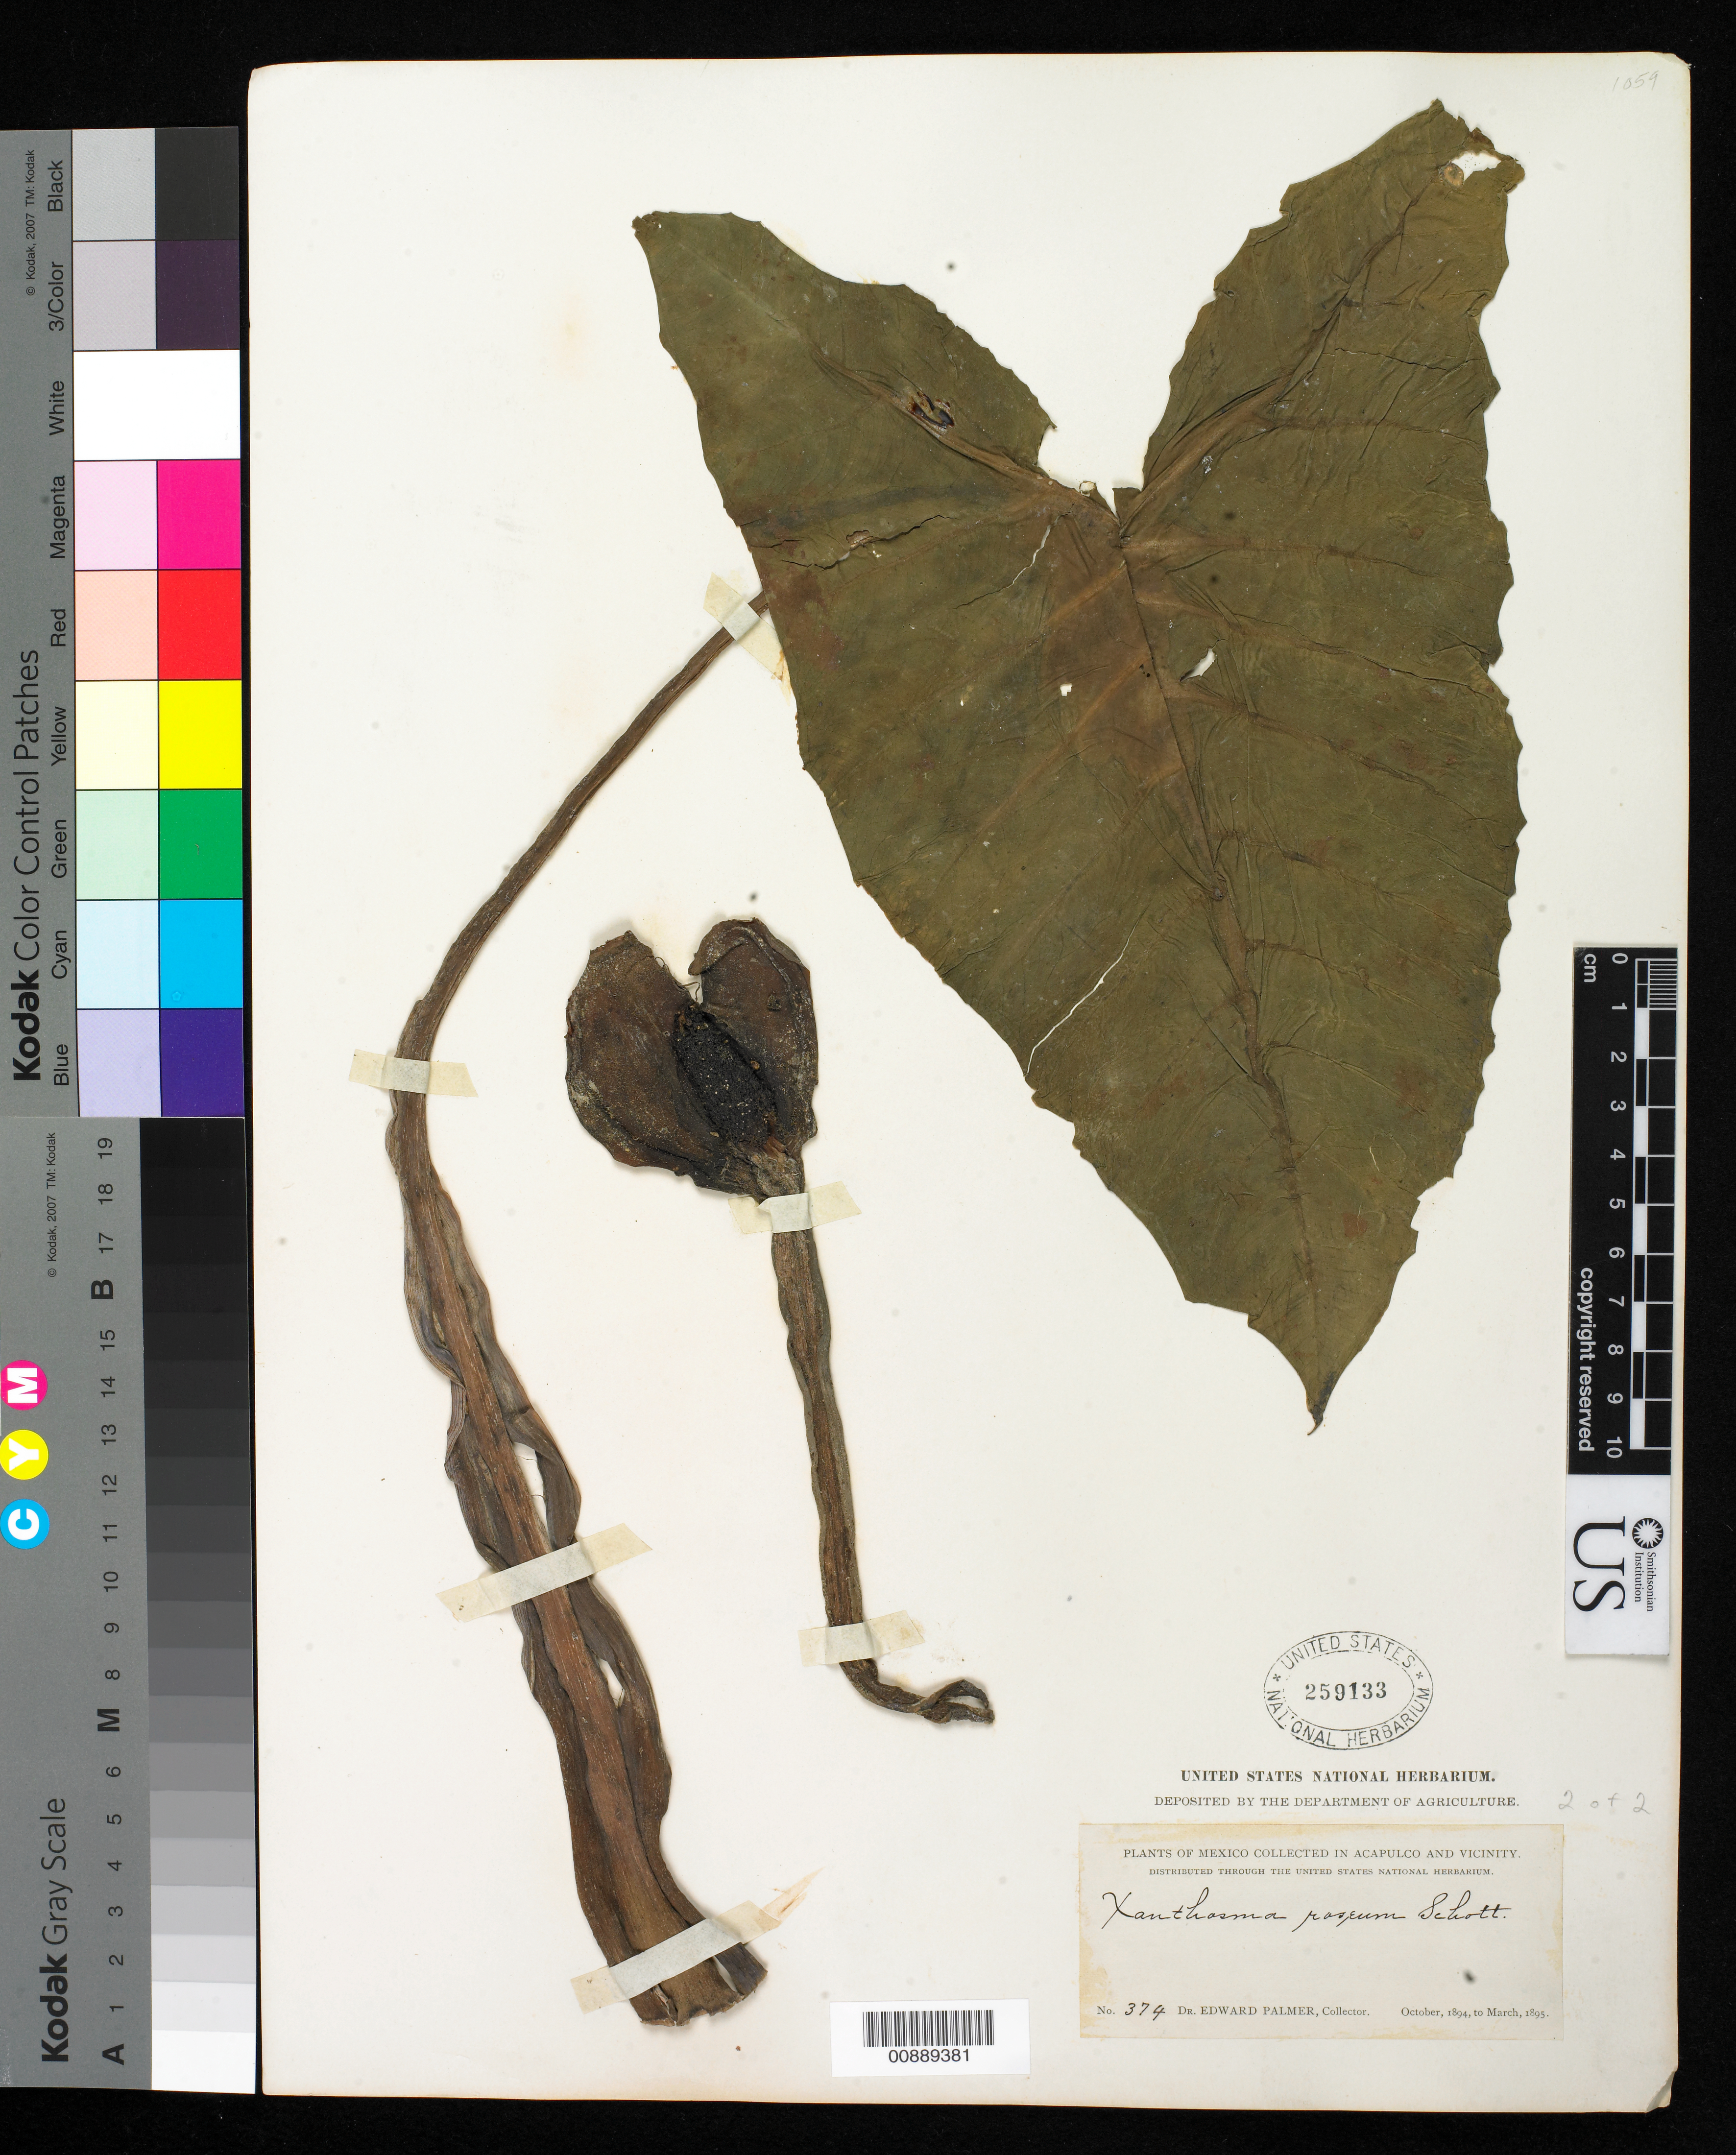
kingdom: Plantae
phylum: Tracheophyta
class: Liliopsida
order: Alismatales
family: Araceae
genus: Xanthosoma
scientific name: Xanthosoma roseum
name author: Schott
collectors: E. Palmer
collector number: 374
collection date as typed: Oct 1894 to -- Mar 1895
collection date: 1894-10/1895-03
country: Mexico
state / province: Guerrero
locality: Acapulco, Guerrero and vicinity.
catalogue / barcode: US 259133